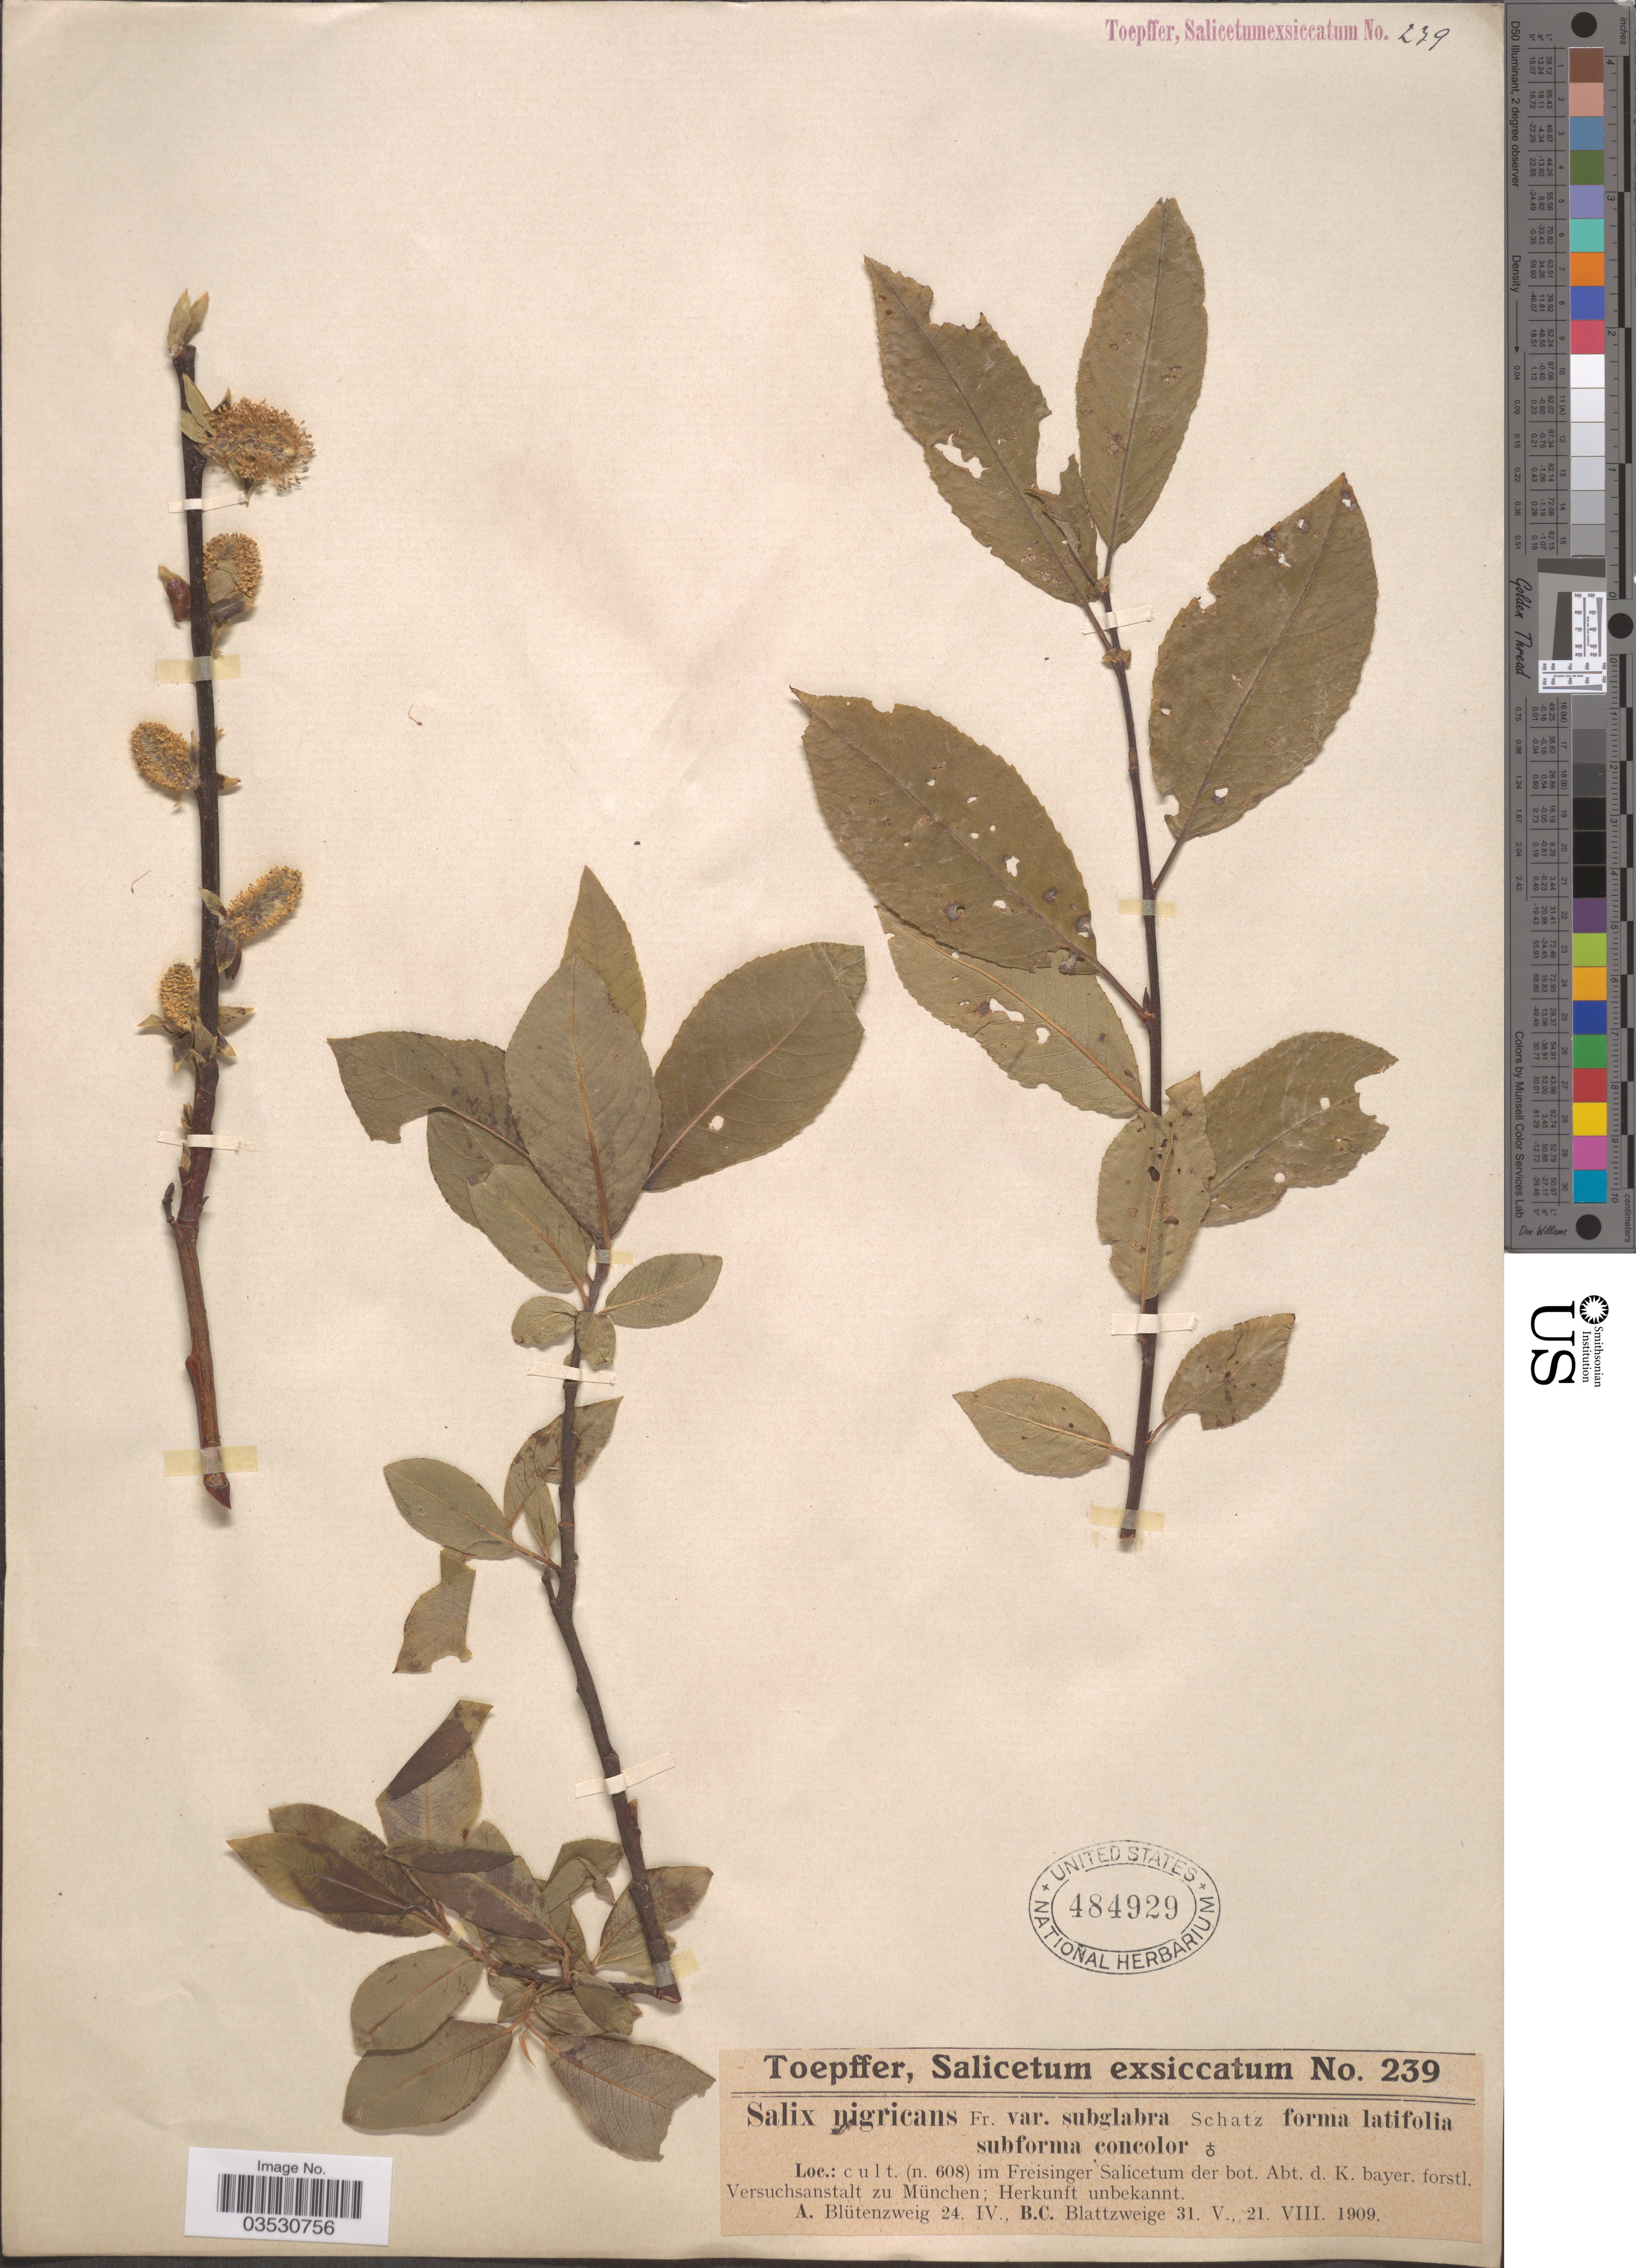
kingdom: Plantae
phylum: Tracheophyta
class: Magnoliopsida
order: Malpighiales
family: Salicaceae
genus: Salix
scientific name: Salix nigricans var. subglabra f. latifolia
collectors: A. Toepffer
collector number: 239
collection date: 1909-04-24/1909-08-21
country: Germany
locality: Im Freisinger Salicetum der bot. Abt. d. K. bayer. forstl. Versuchsanstalt zu München.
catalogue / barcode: US 484929